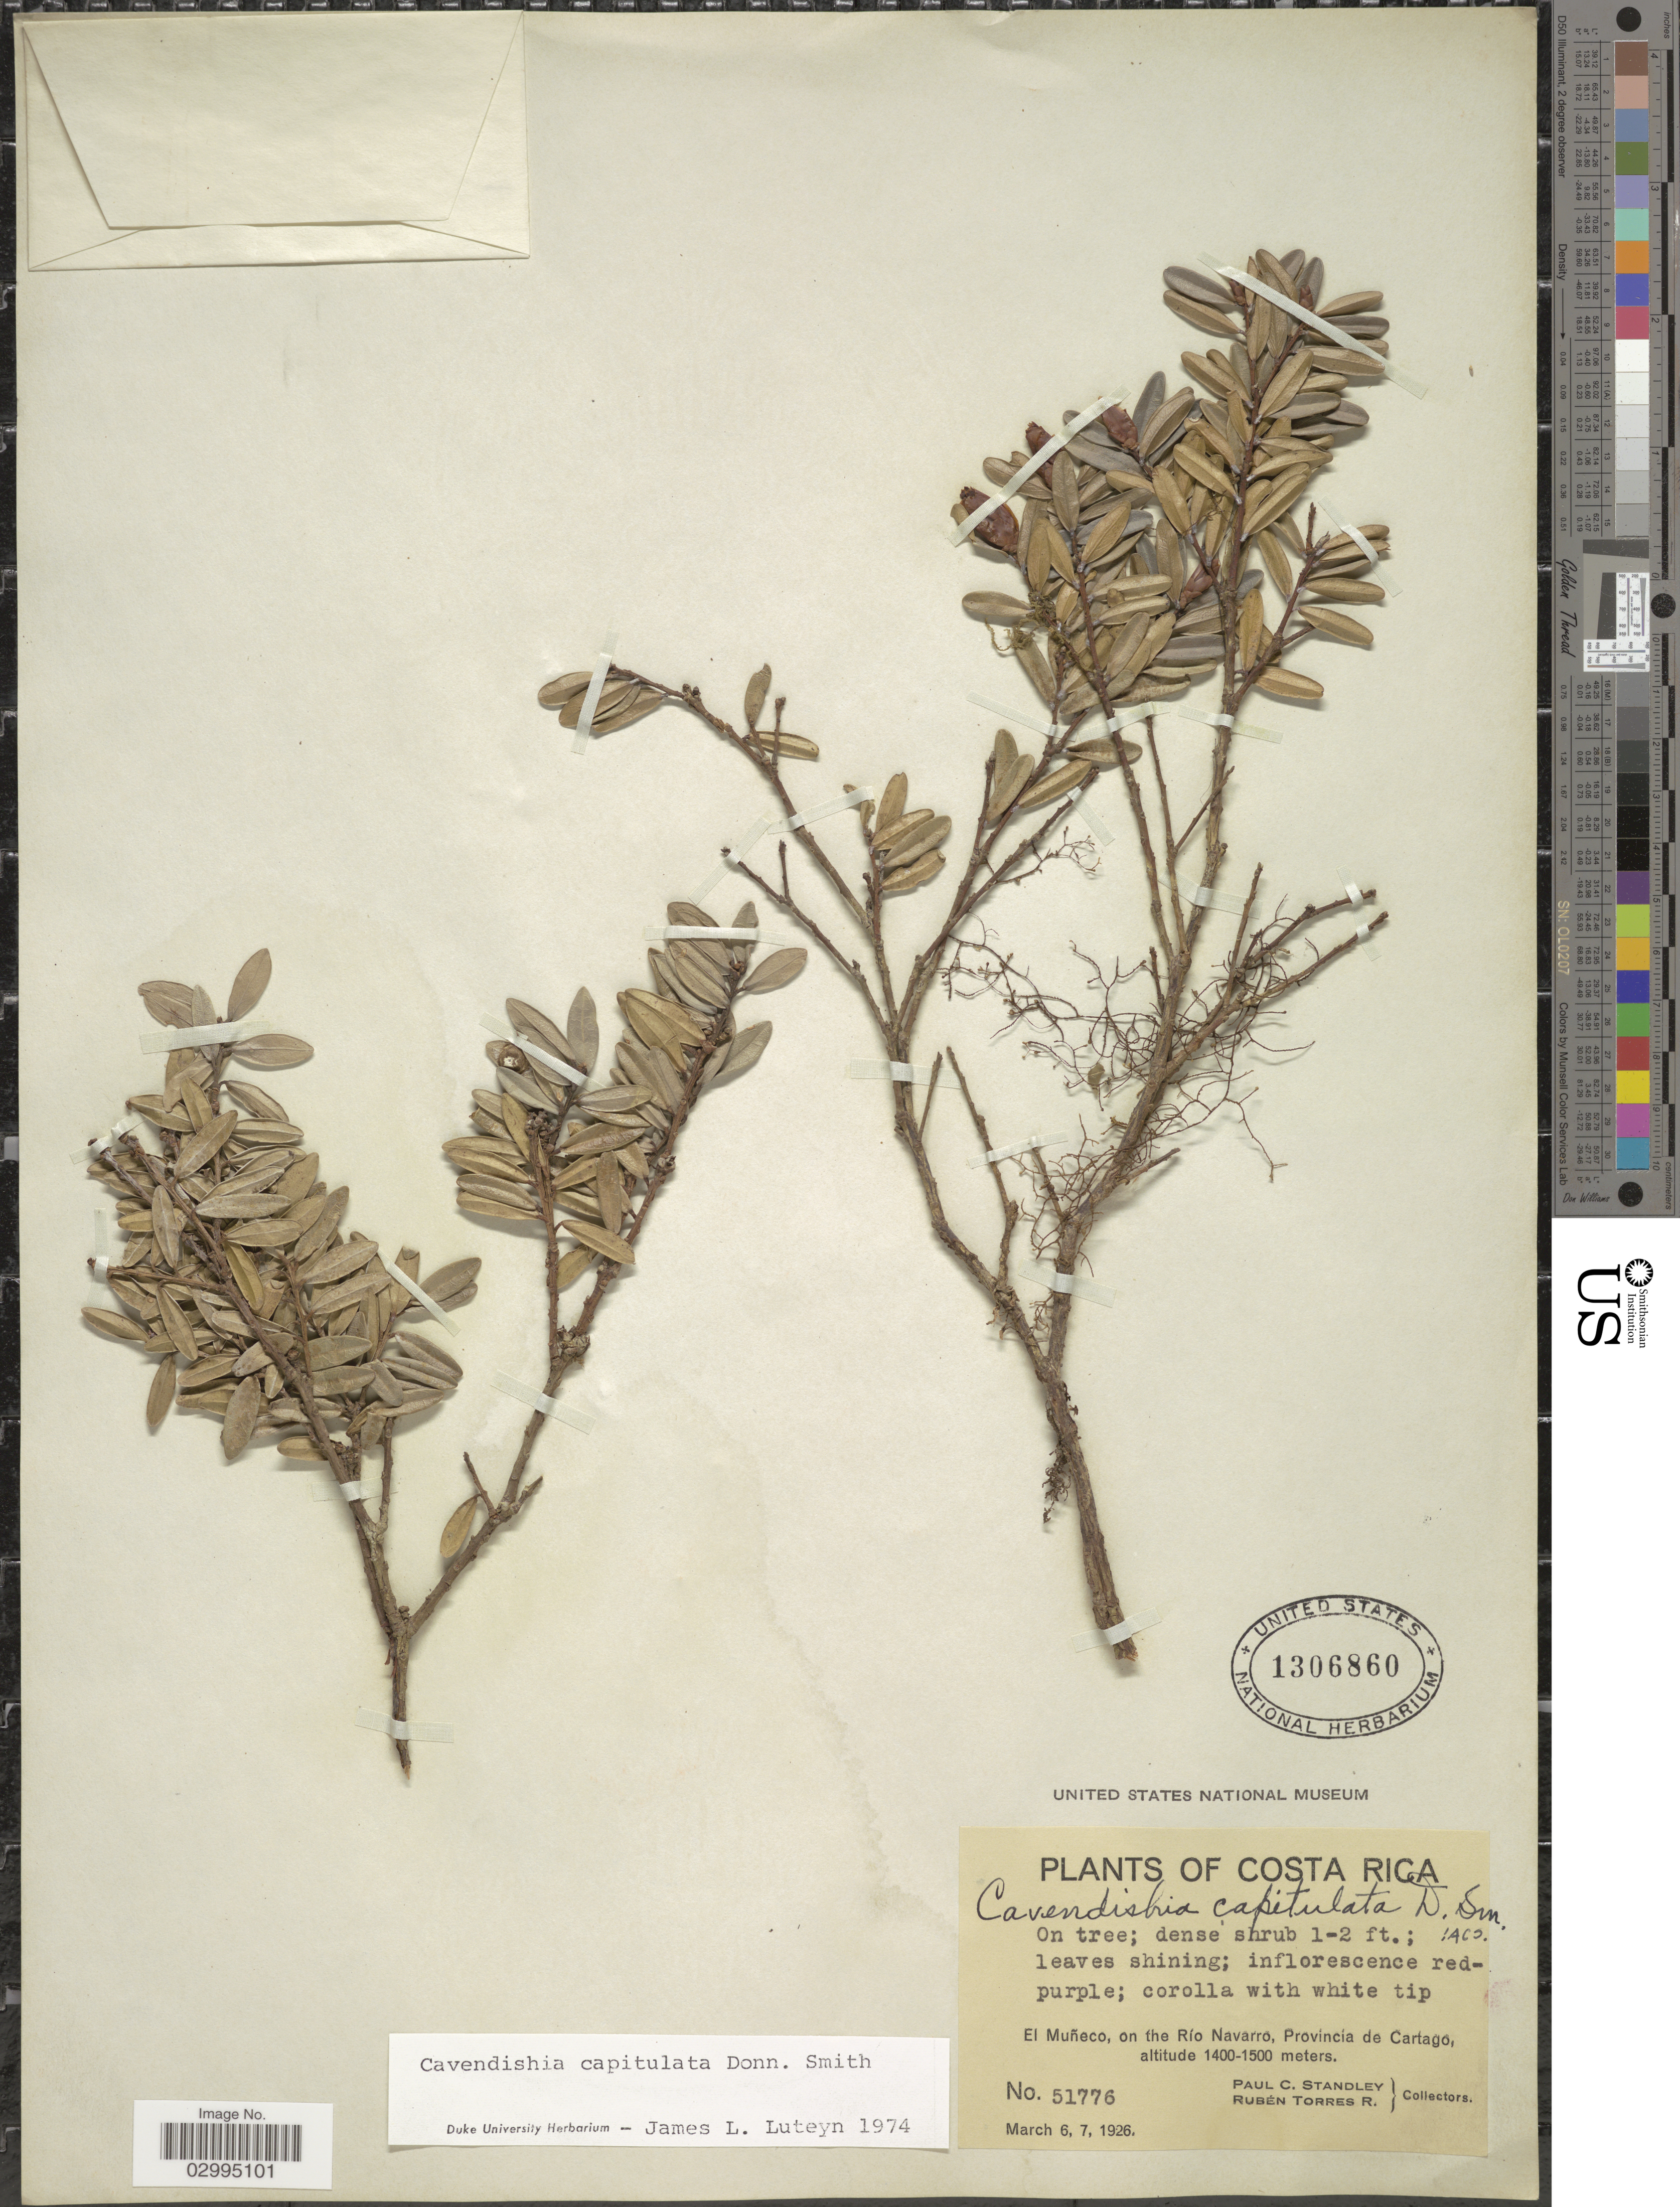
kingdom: Plantae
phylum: Tracheophyta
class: Magnoliopsida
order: Ericales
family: Ericaceae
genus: Cavendishia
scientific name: Cavendishia capitulata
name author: Donn. Sm.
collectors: P. C. Standley & R. Torres Rojas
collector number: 51776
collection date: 1926-03-06/1926-03-07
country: Costa Rica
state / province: Cartago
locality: El Muñeco, on the Río Navarro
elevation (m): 1400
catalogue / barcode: US 1306860